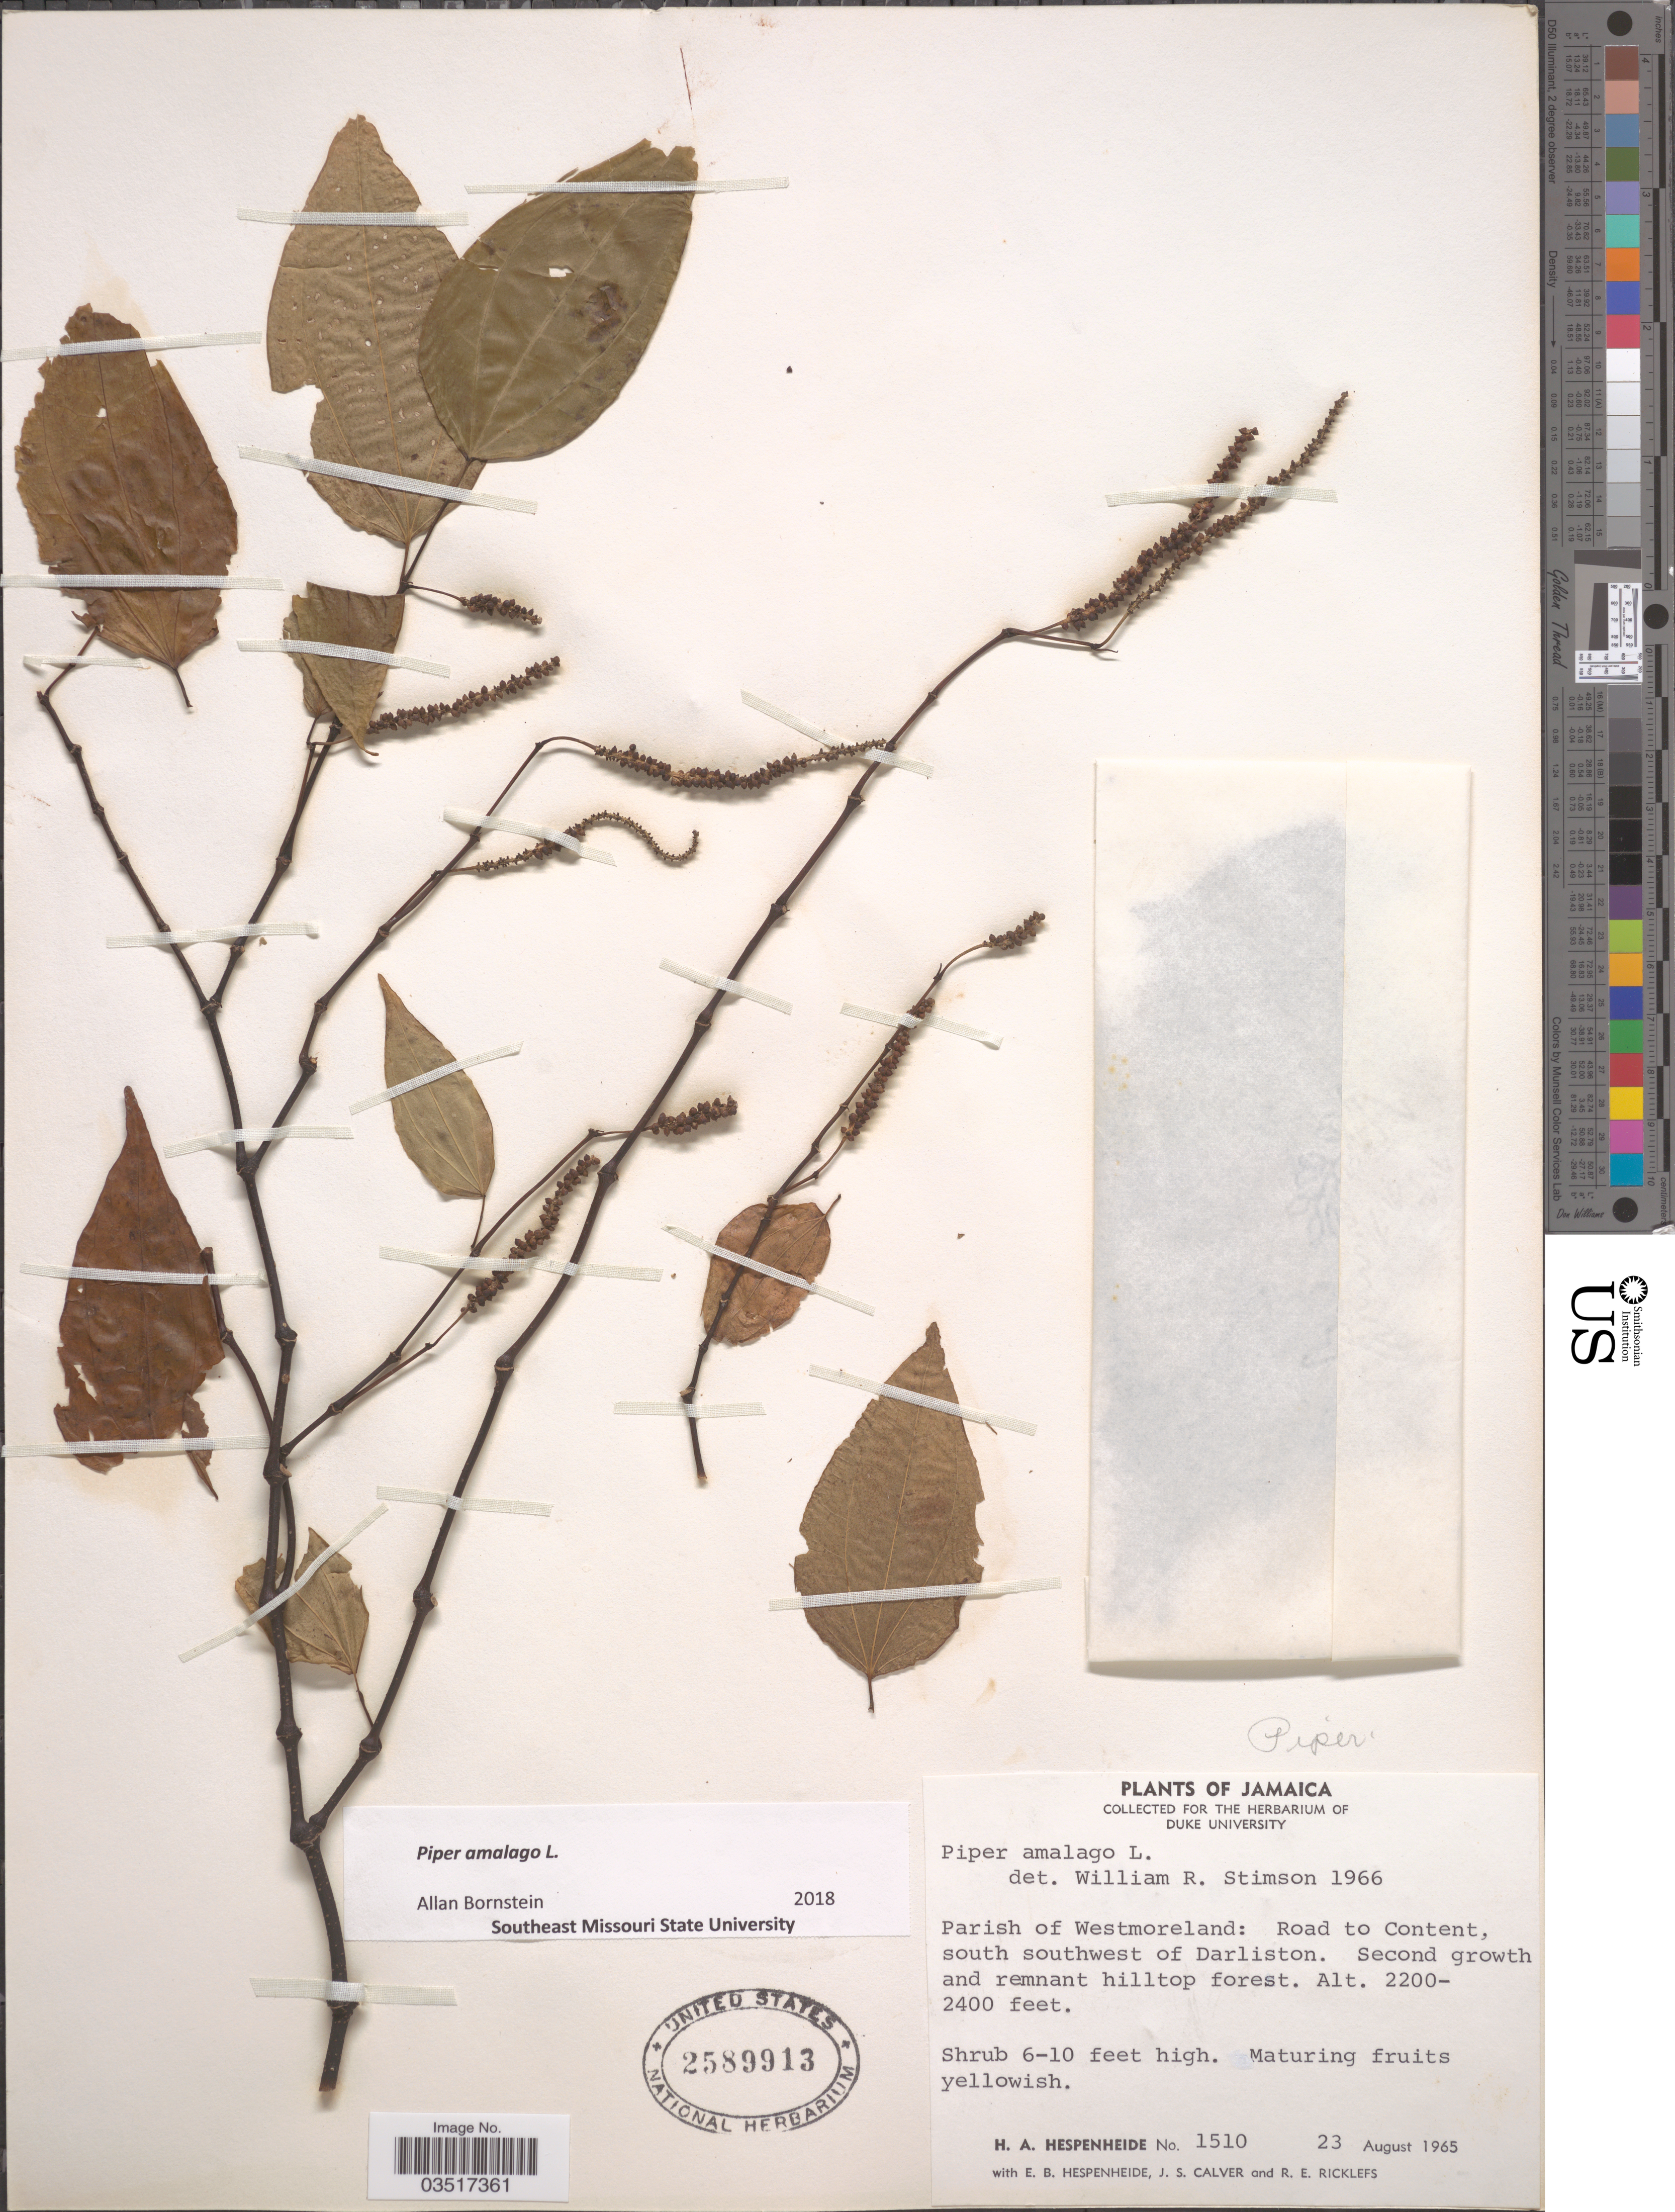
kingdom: Plantae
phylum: Tracheophyta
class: Magnoliopsida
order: Piperales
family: Piperaceae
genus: Piper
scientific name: Piper amalago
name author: L.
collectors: H. A. Hespenheide, E. Hespenheide, J. Calver & R. Ricklefs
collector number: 1510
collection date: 1965-08-23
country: Jamaica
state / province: Westmoreland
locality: Parish of Westmoreland: Road to Content, south southwest of Darliston. Second growth and remnant hilltop forest.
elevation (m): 671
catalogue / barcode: US 2589913